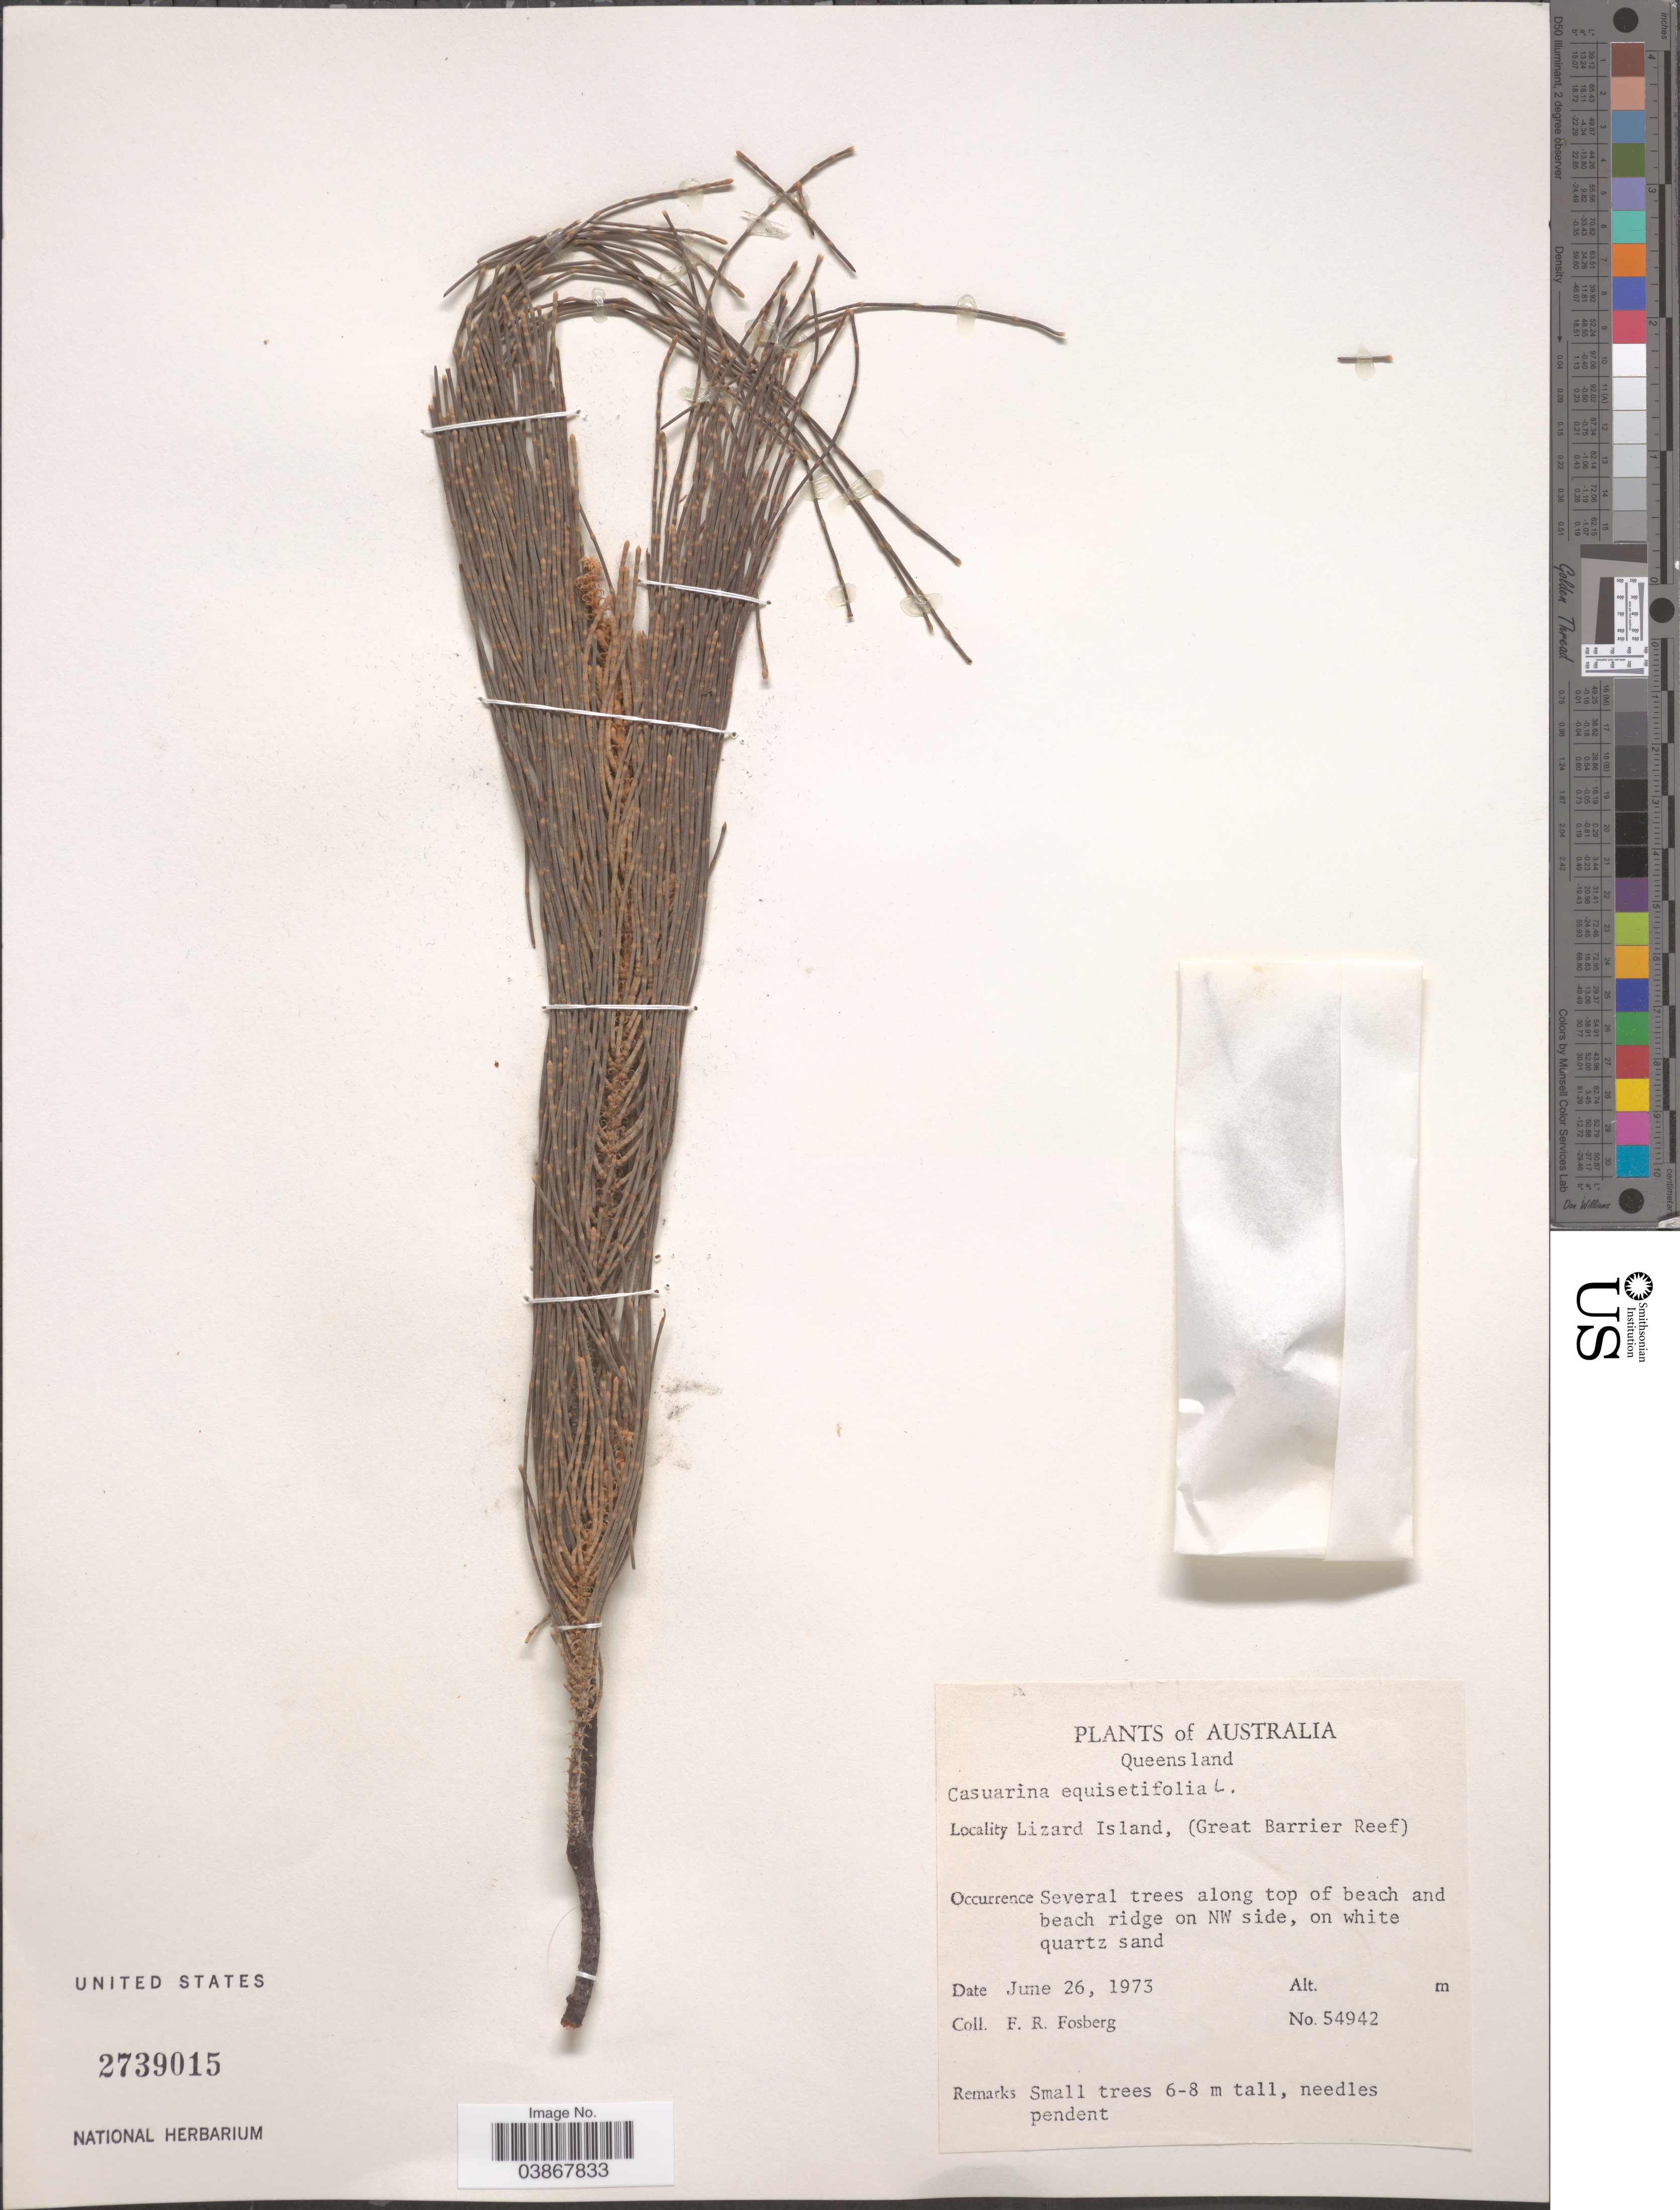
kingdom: Plantae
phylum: Tracheophyta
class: Magnoliopsida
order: Fagales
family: Casuarinaceae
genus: Casuarina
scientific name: Casuarina equisetifolia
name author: L.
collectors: F. R. Fosberg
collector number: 54942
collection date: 1973-06-26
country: Australia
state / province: Queensland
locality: Lizard Island, (Great Barrier Reef). Along top of beach and beach ridge on NW side, on white quartz sand.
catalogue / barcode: US 2739015